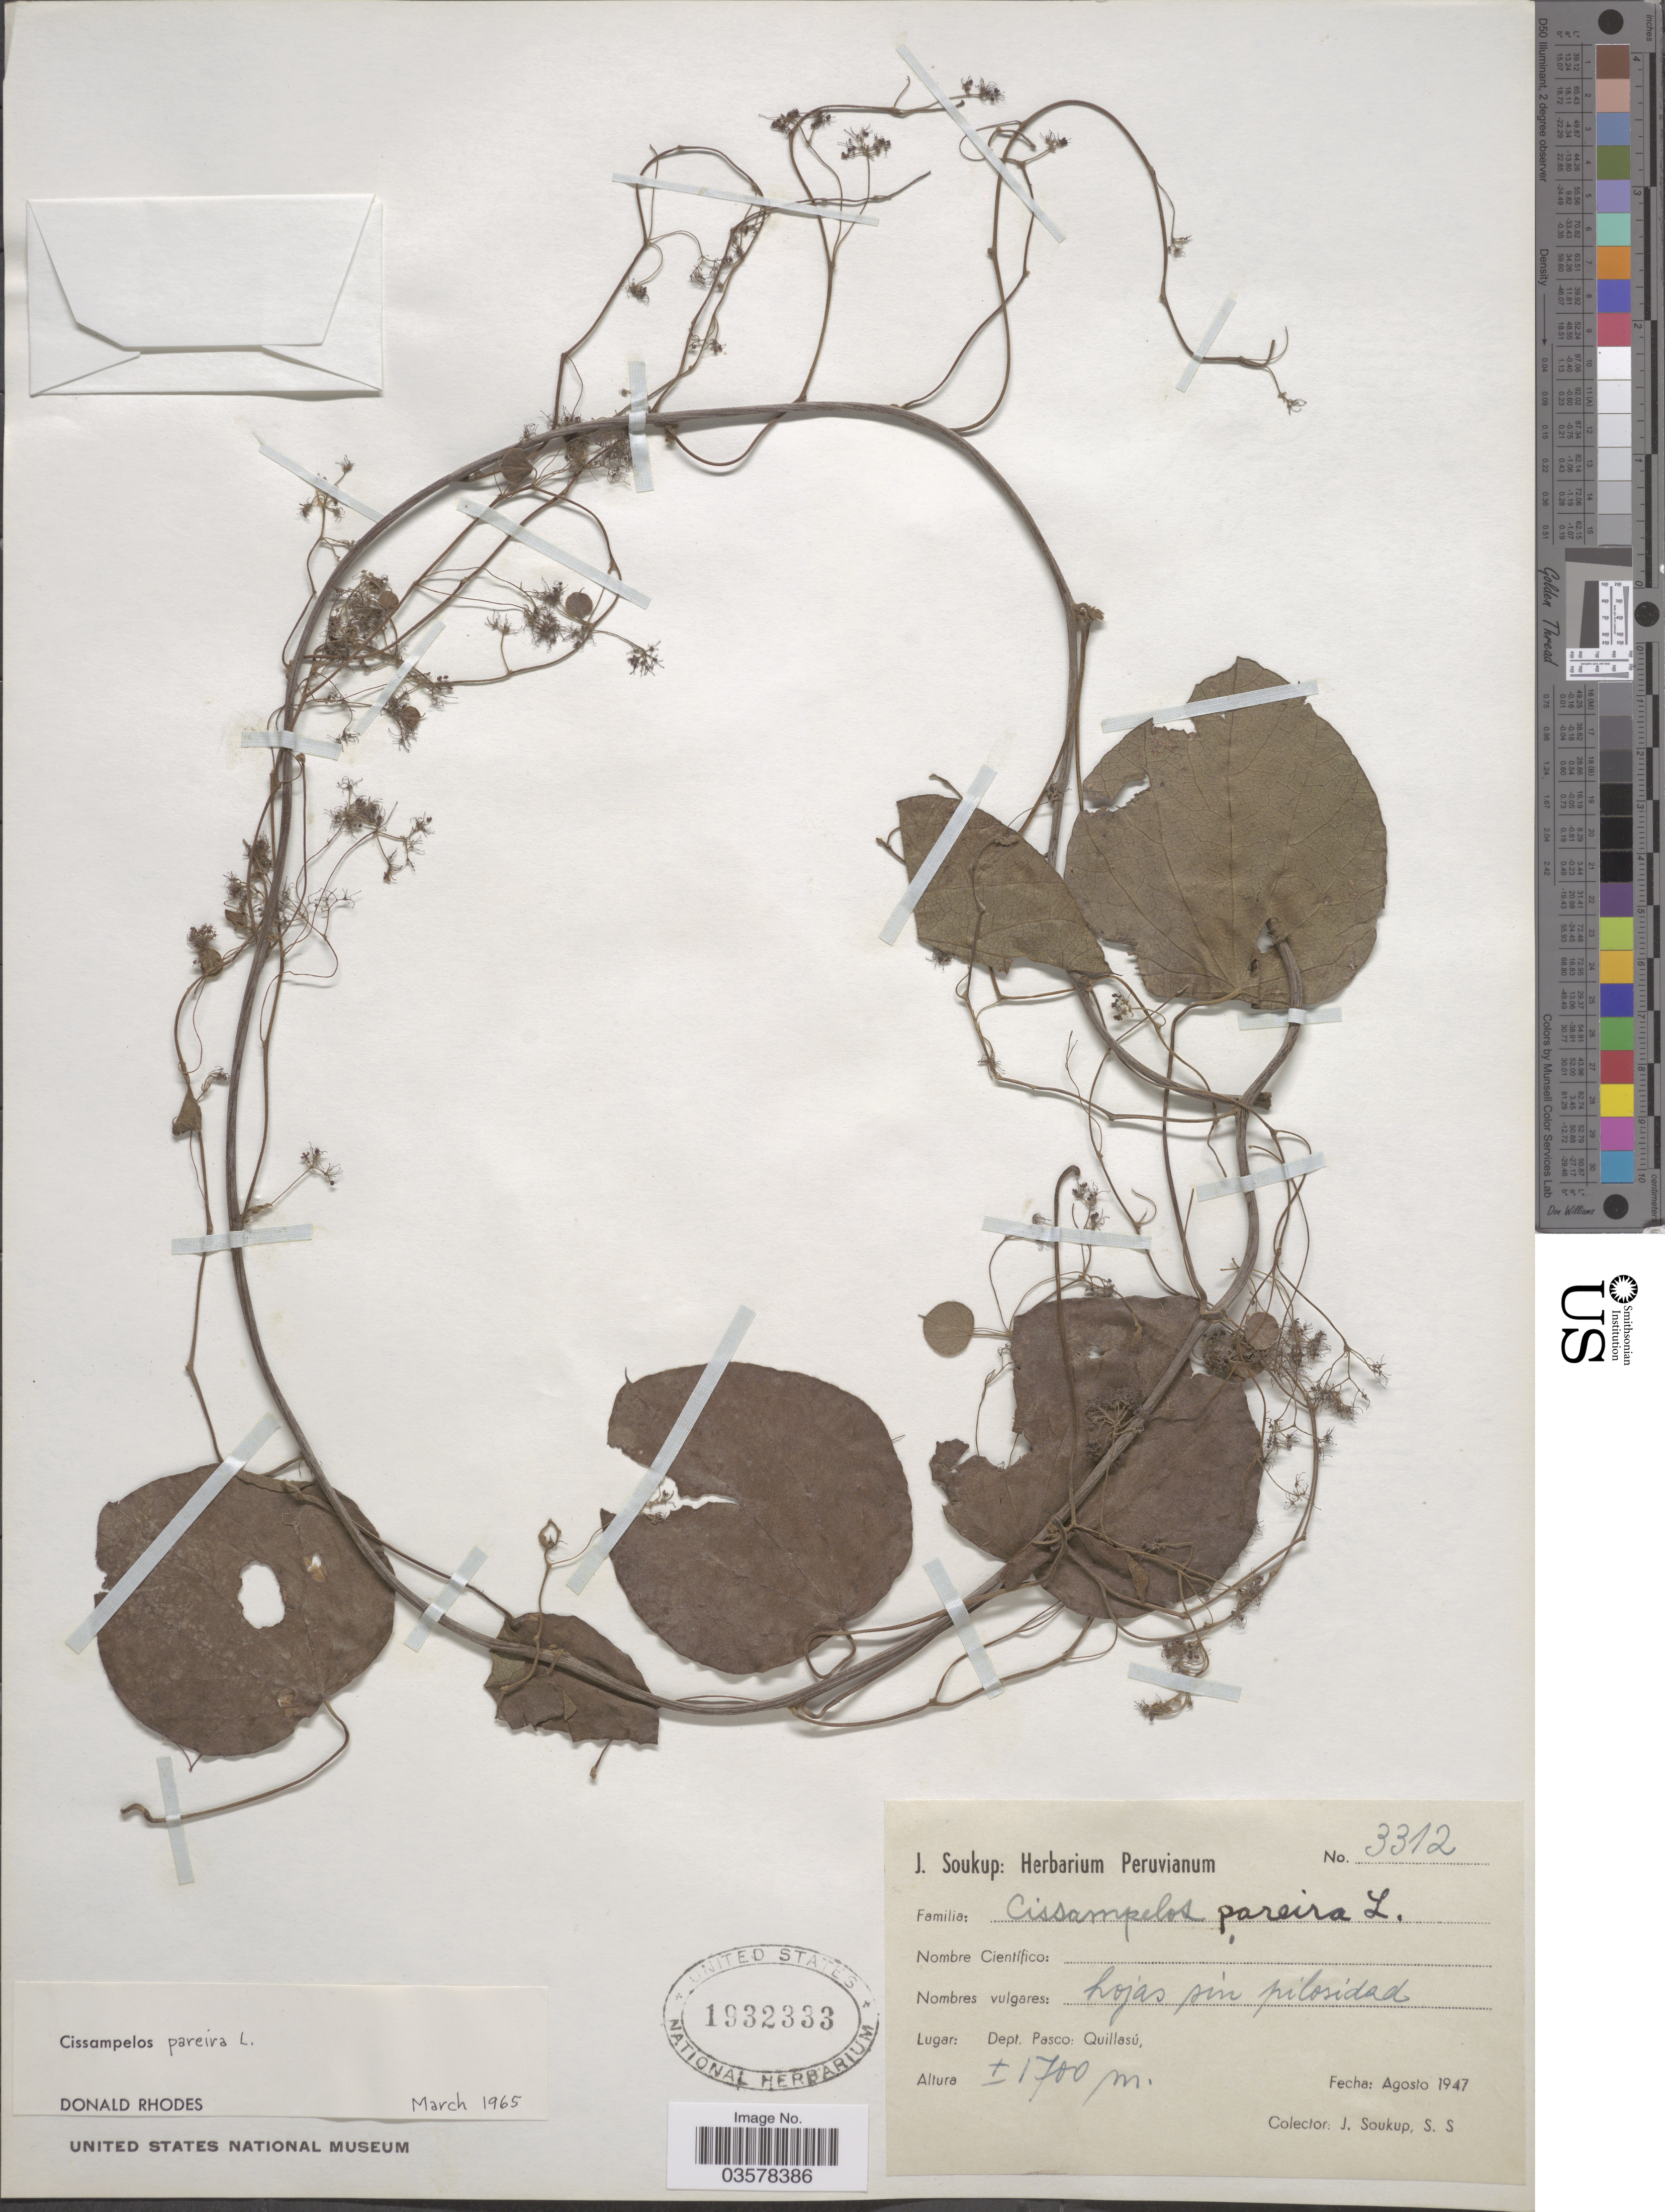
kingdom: Plantae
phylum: Tracheophyta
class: Magnoliopsida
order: Ranunculales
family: Menispermaceae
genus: Cissampelos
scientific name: Cissampelos pareira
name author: L.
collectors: J. Soukup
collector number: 3312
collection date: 1947-08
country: Peru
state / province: Pasco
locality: Dept. Pasco: Quillasú.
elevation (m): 1700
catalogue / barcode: US 1932333